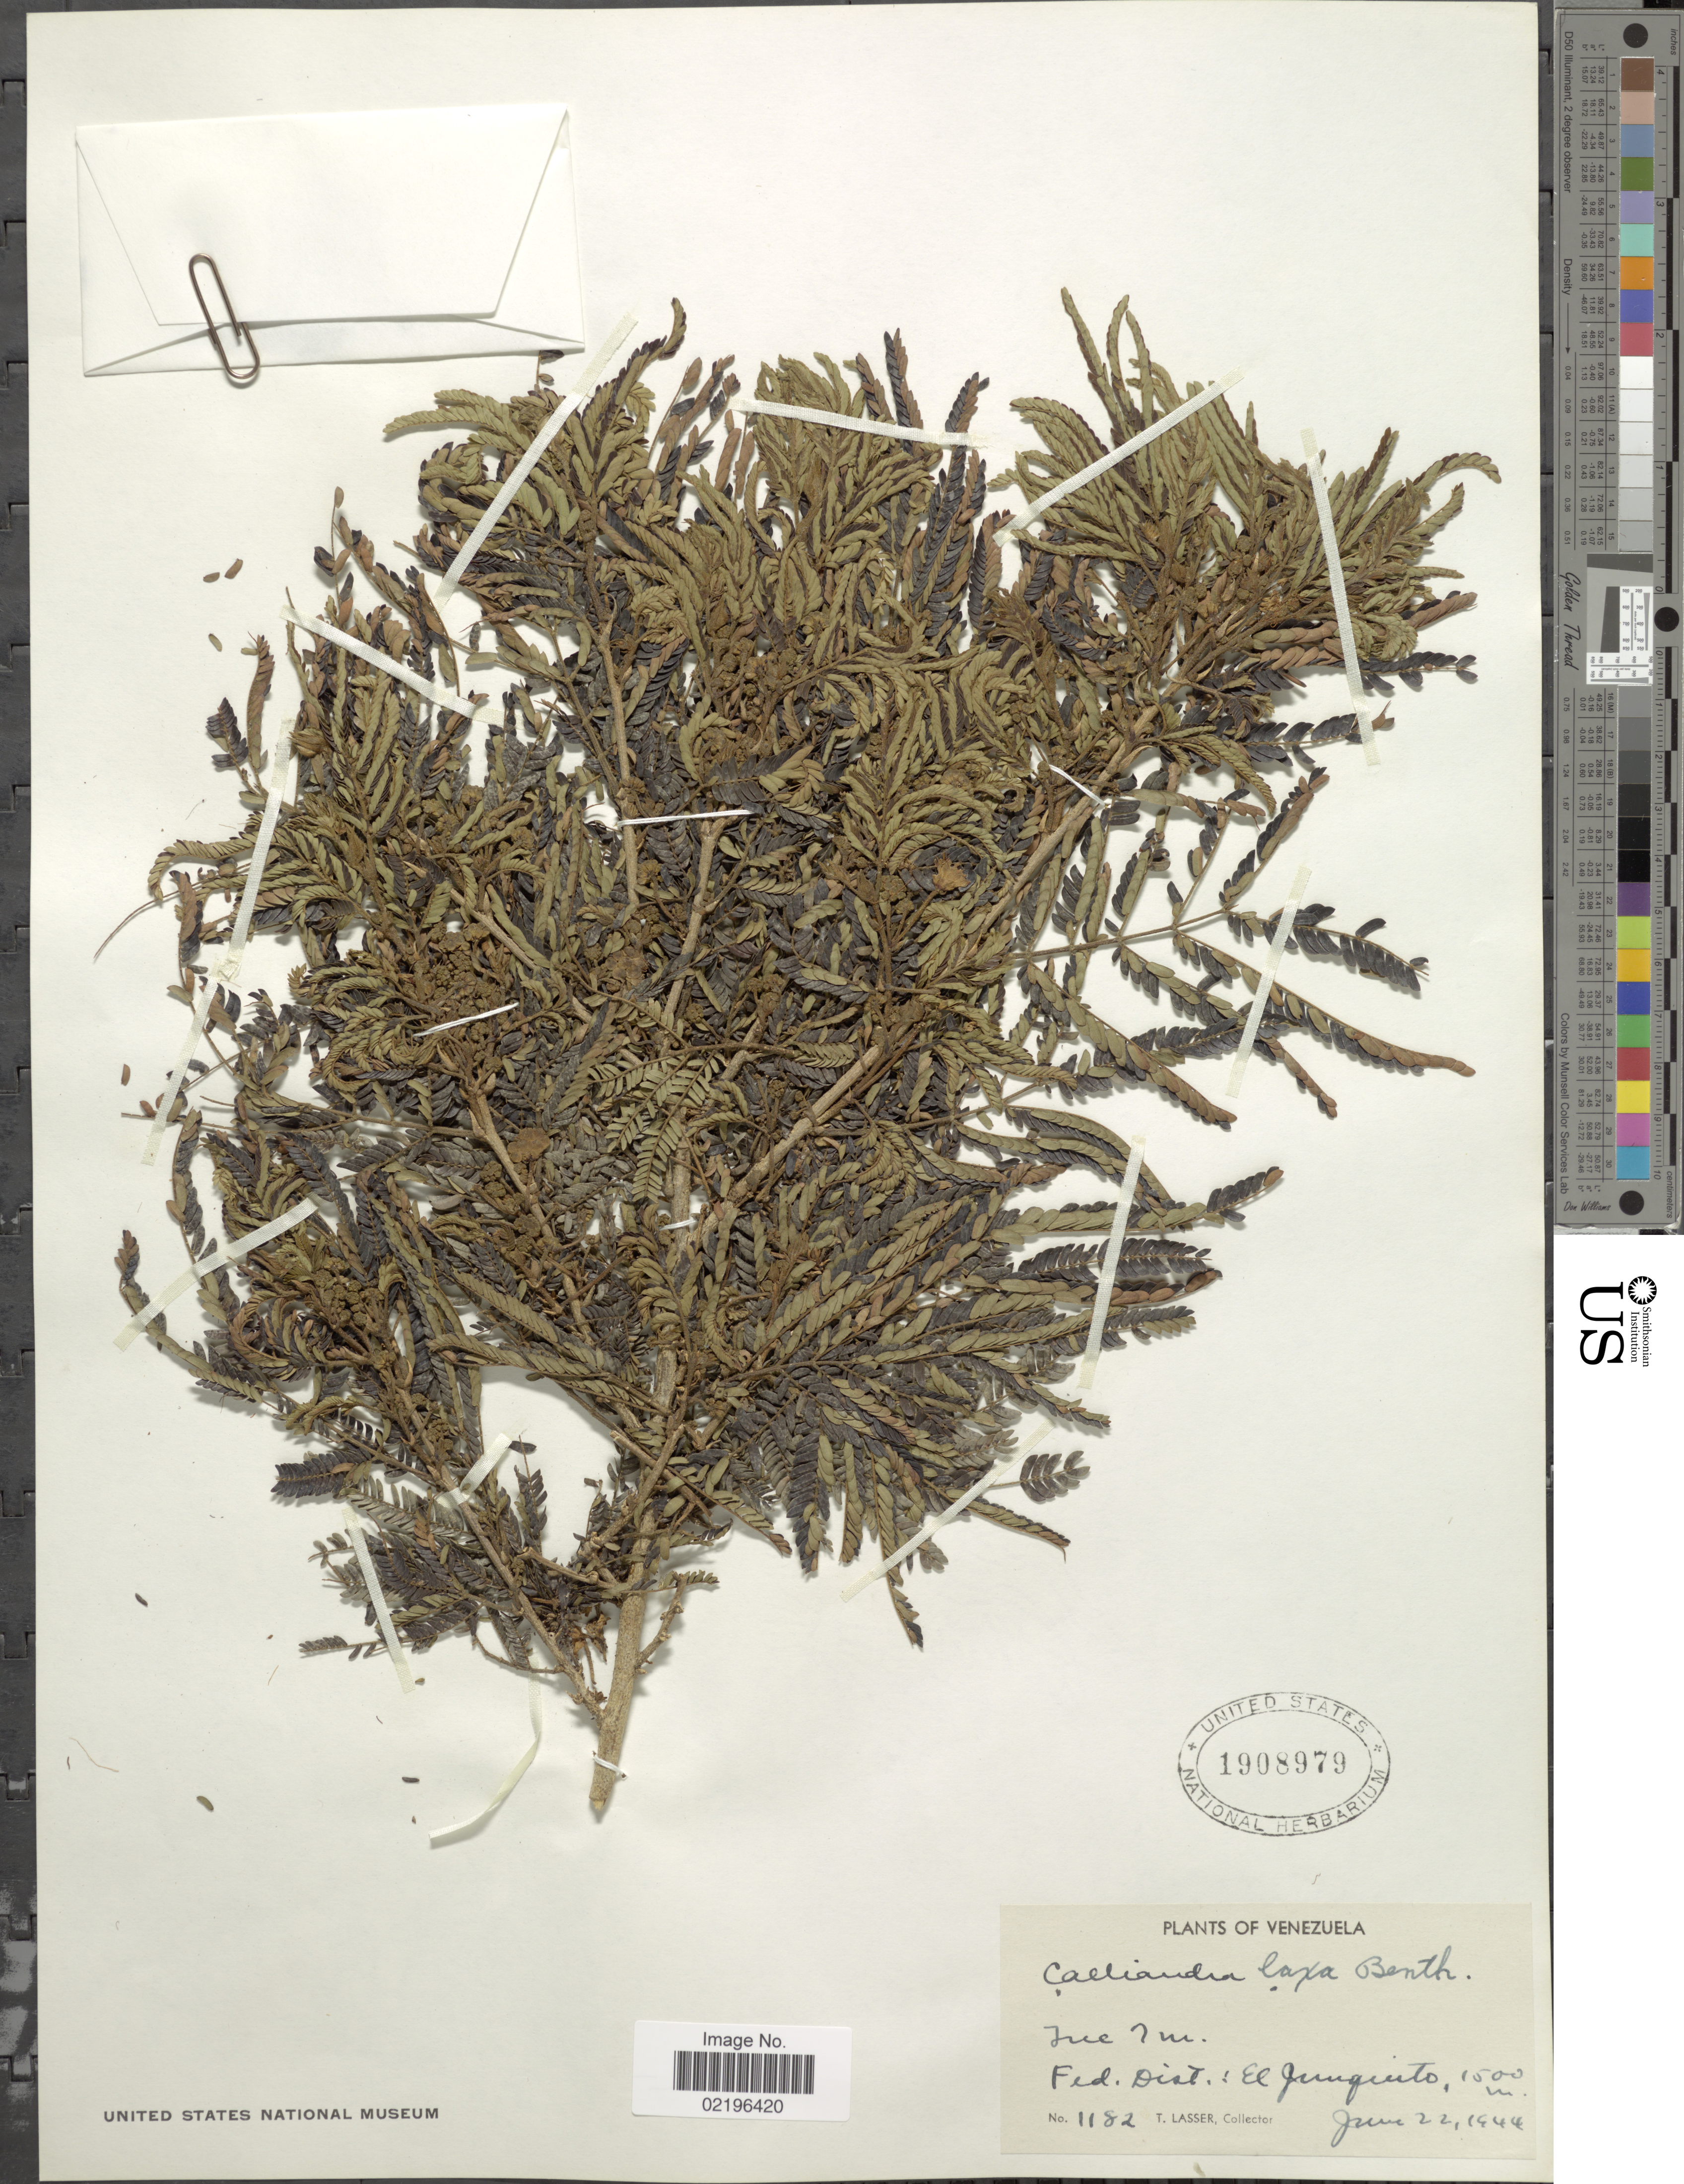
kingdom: Plantae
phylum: Tracheophyta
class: Magnoliopsida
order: Fabales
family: Fabaceae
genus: Calliandra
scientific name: Calliandra laxa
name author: (Willd.) Benth.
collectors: T. Lasser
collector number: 1182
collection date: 1944-06-22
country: Venezuela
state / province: Distrito Federal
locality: Fed. Dist.: El Junquito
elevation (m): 1500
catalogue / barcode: US 1908979